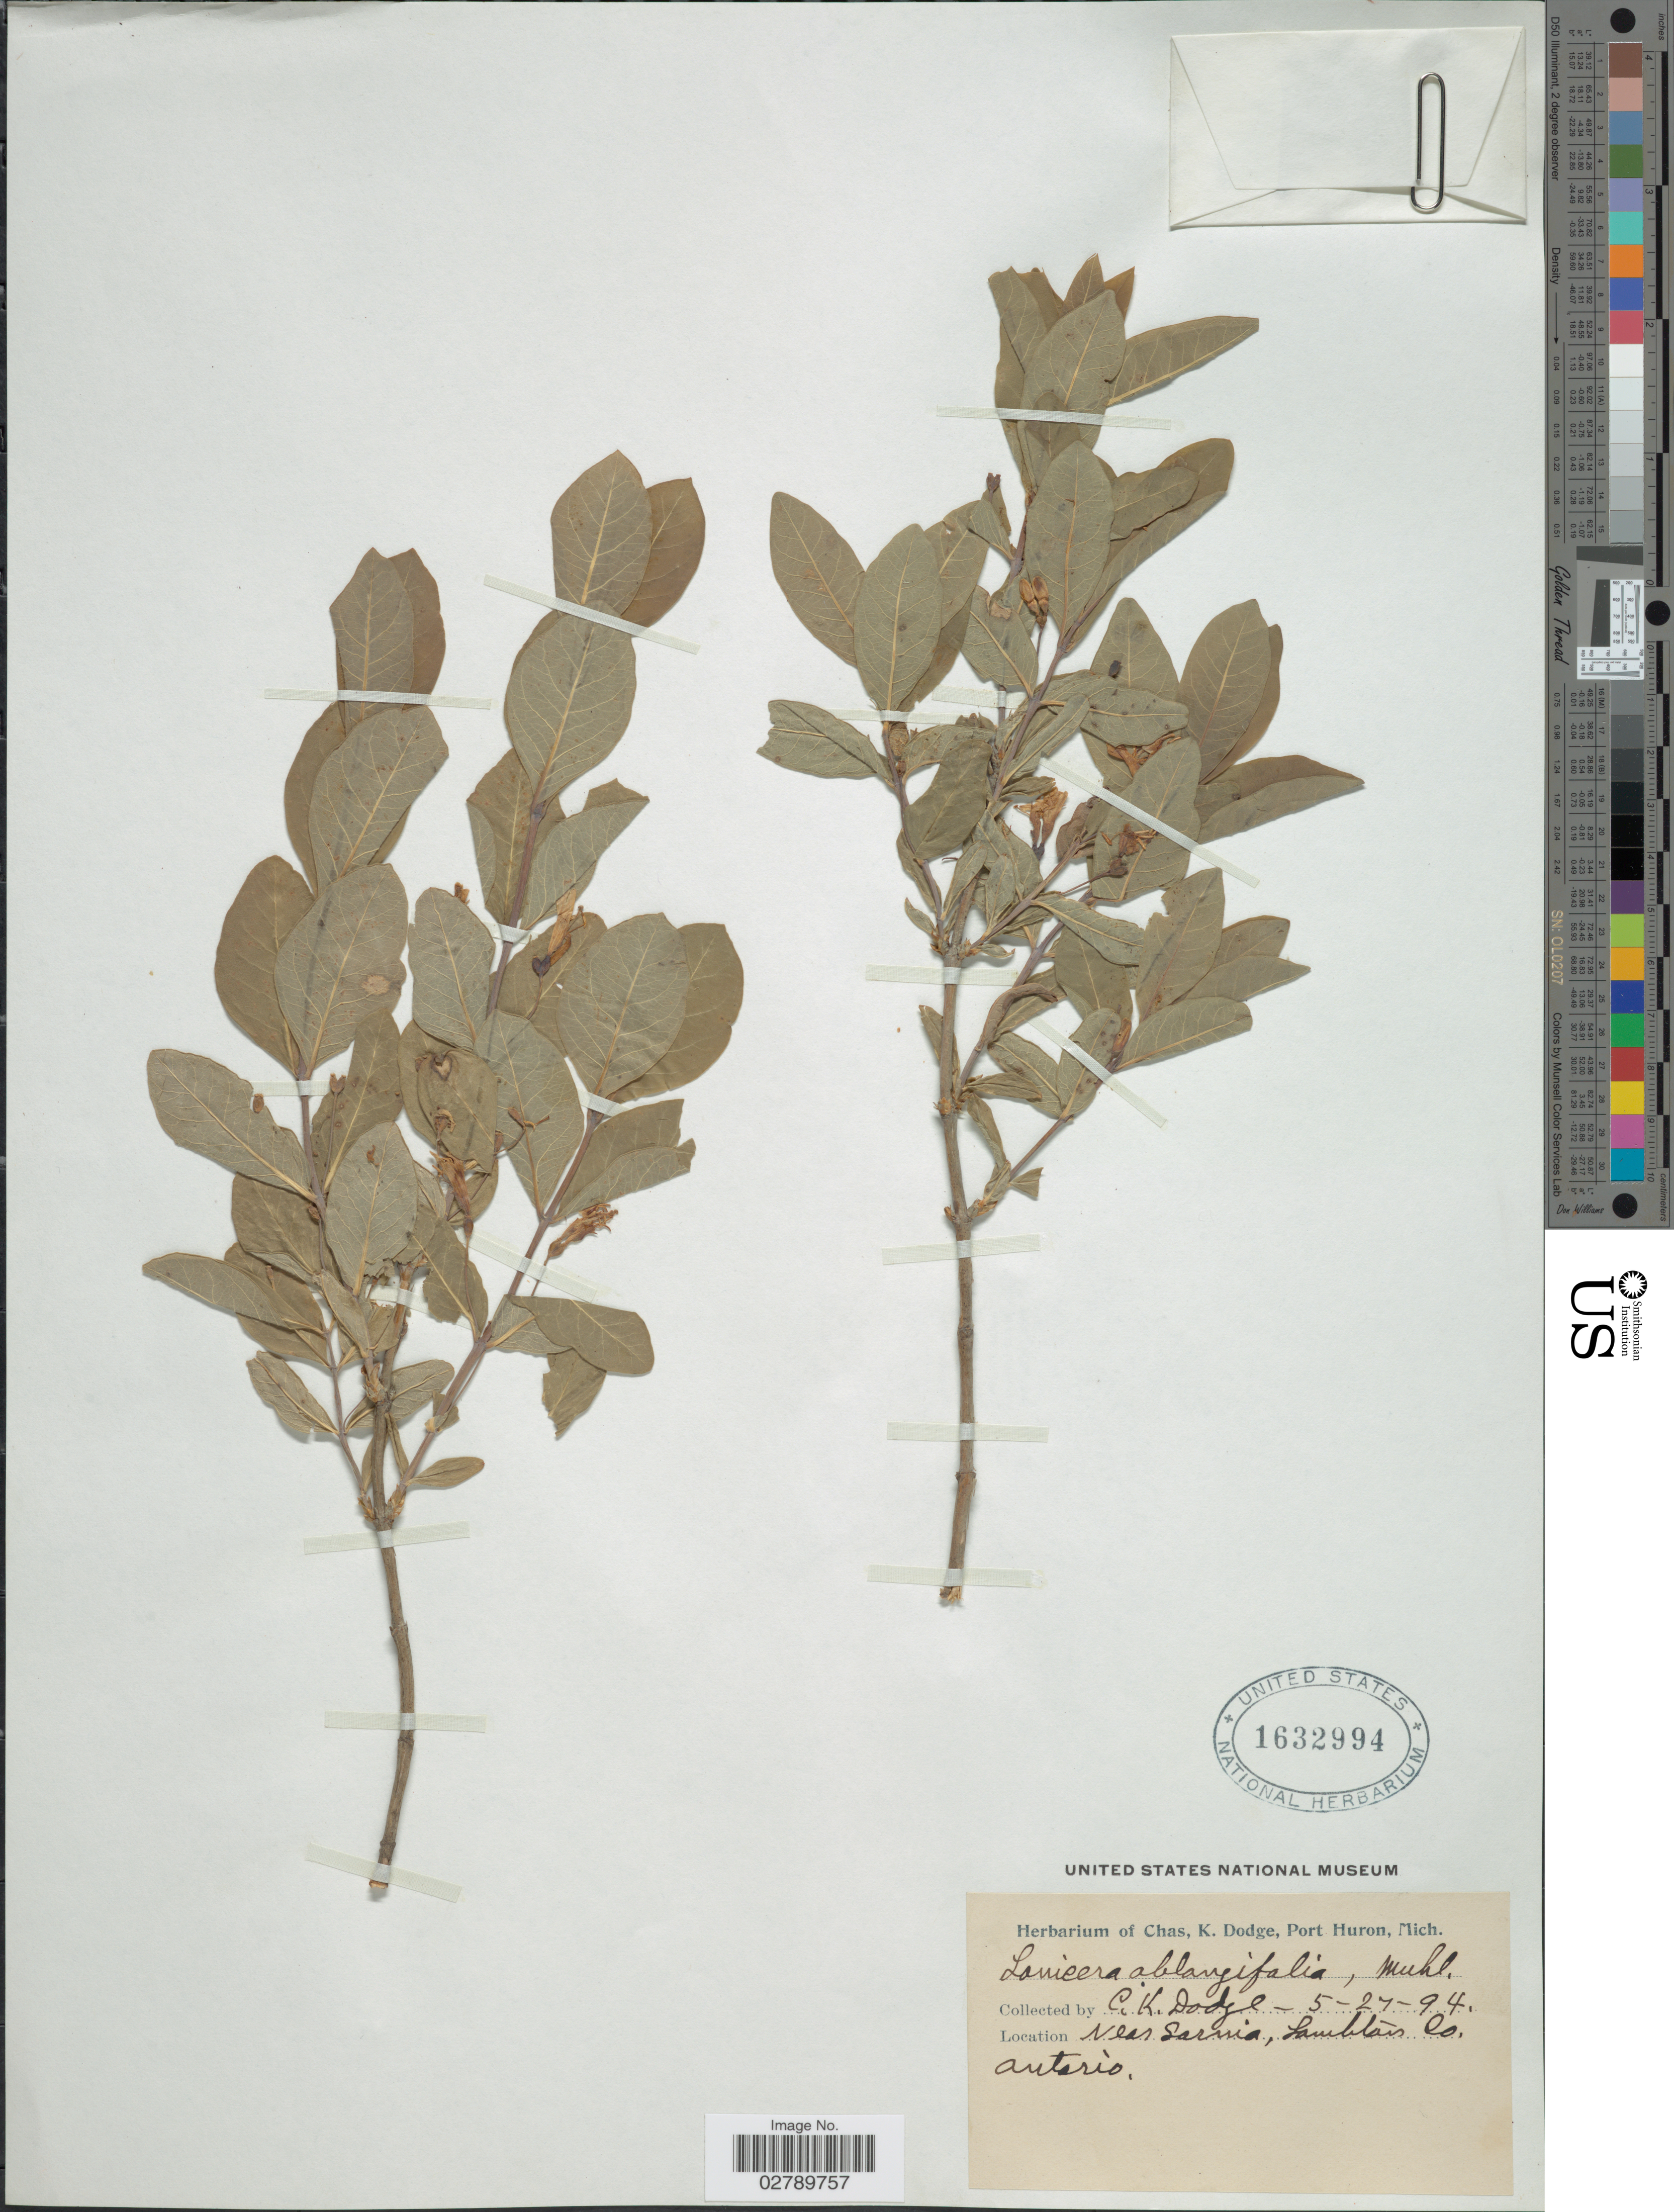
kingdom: Plantae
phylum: Tracheophyta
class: Magnoliopsida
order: Dipsacales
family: Caprifoliaceae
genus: Lonicera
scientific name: Lonicera oblongifolia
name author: Hook.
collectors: C. K. Dodge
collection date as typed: Transcribed d/m/y: 27/5/94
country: Canada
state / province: Ontario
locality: Near Sarnia, Lambton Co.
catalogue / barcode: US 1632994